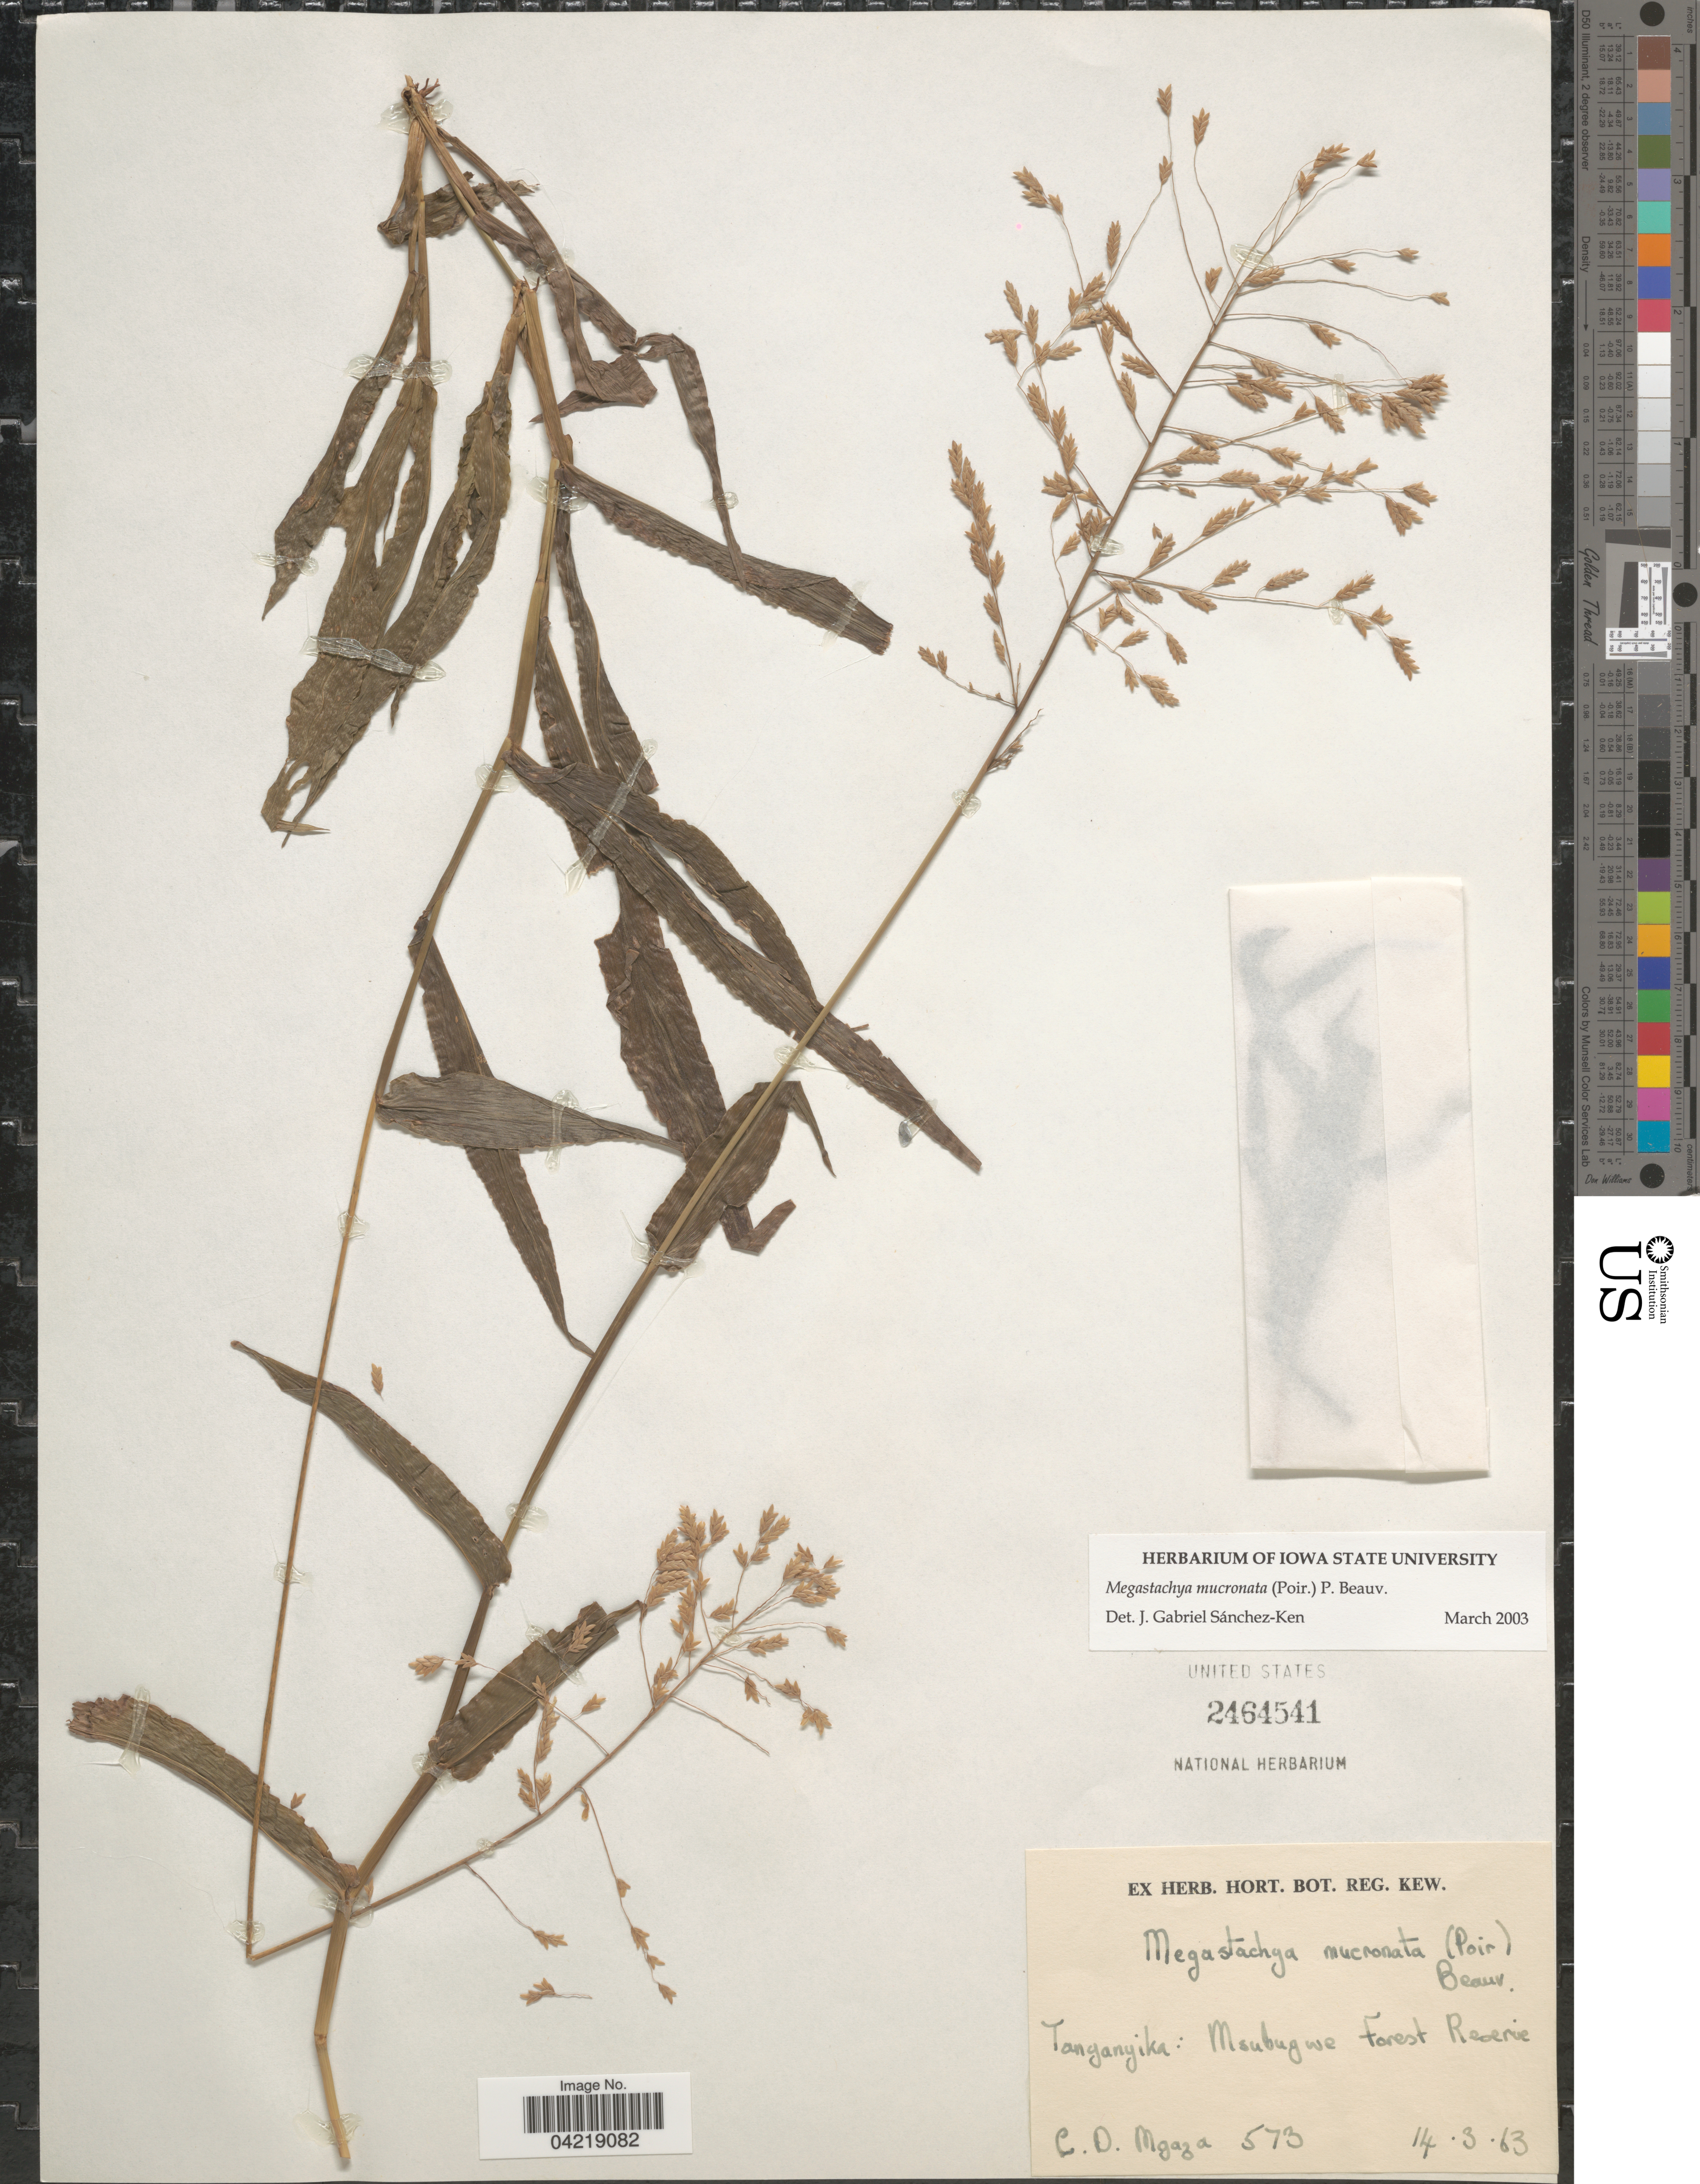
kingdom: Plantae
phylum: Tracheophyta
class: Liliopsida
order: Poales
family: Poaceae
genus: Megastachya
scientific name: Megastachya mucronata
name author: (Poir.) P. Beauv.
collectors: C. Mgaza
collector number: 573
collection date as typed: Transcribed d/m/y: 14/3/63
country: Tanzania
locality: Tanganyika: Msubugwe Forest Reserve.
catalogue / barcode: US 2464541